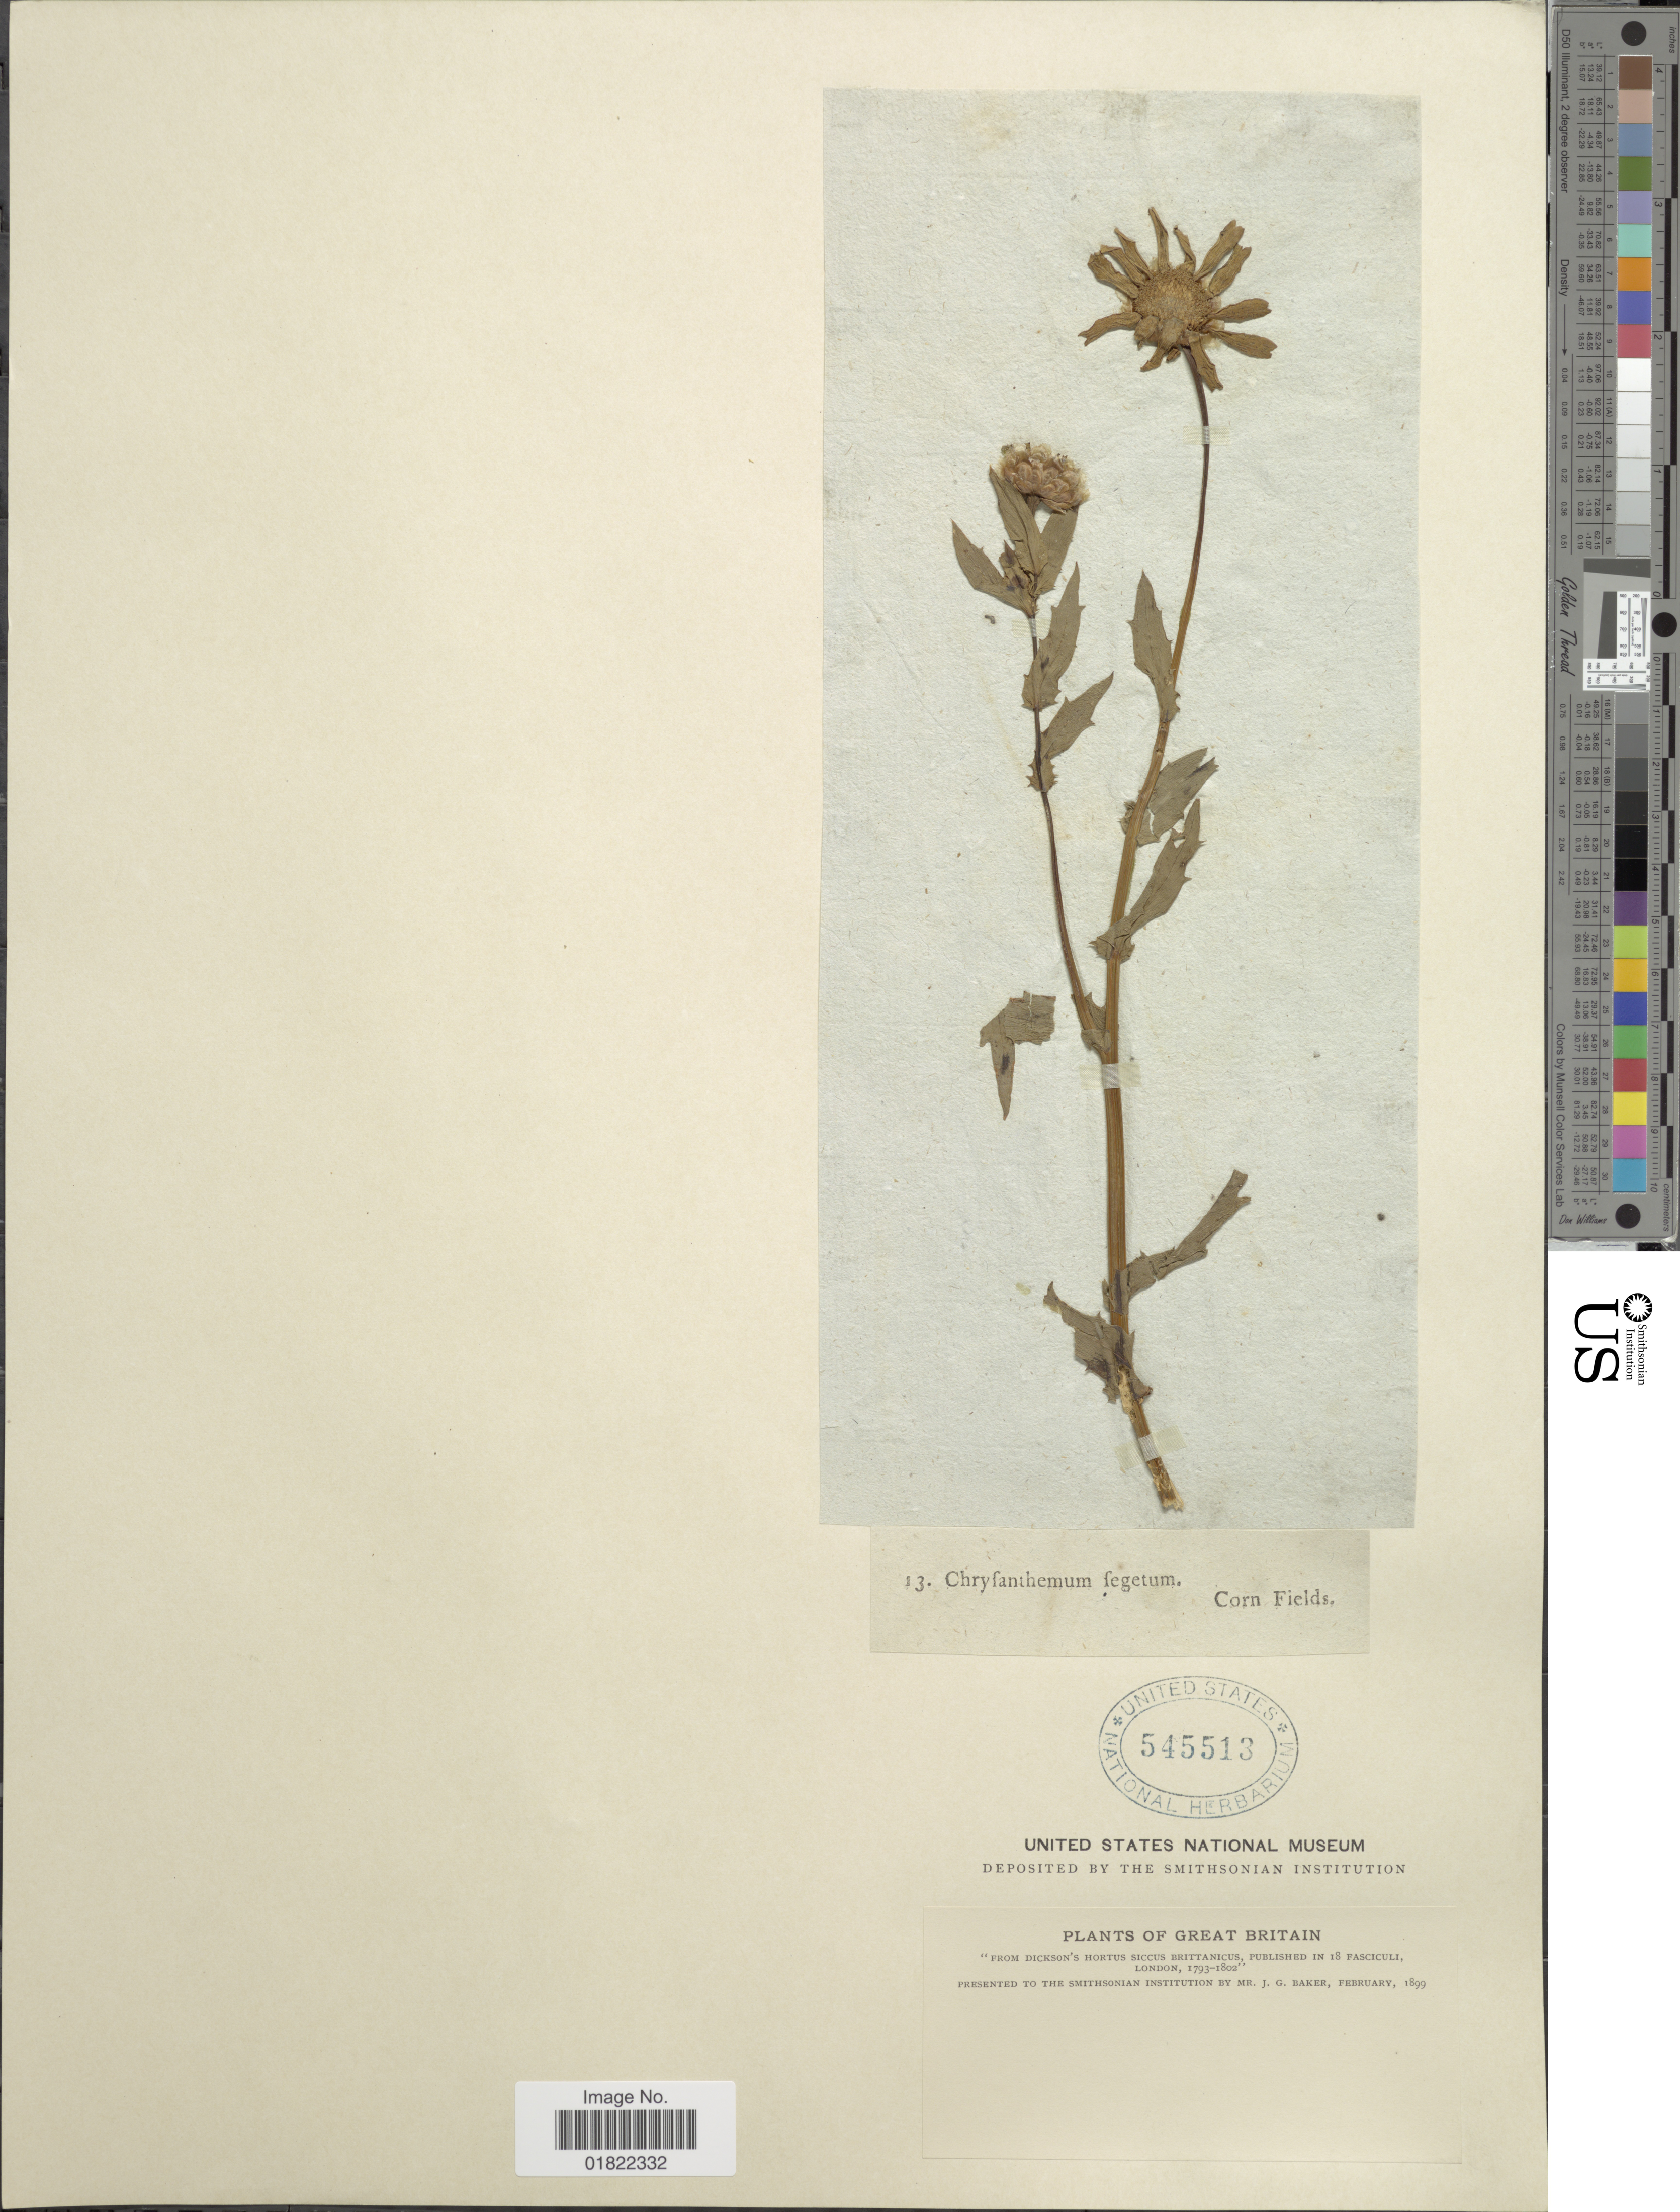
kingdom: Plantae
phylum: Tracheophyta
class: Magnoliopsida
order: Asterales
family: Asteraceae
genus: Chrysanthemum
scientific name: Chrysanthemum segetum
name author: L.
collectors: J. G. Baker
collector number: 13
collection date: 1899-02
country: United Kingdom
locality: Great Britain, Corn Fields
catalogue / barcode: US 545513